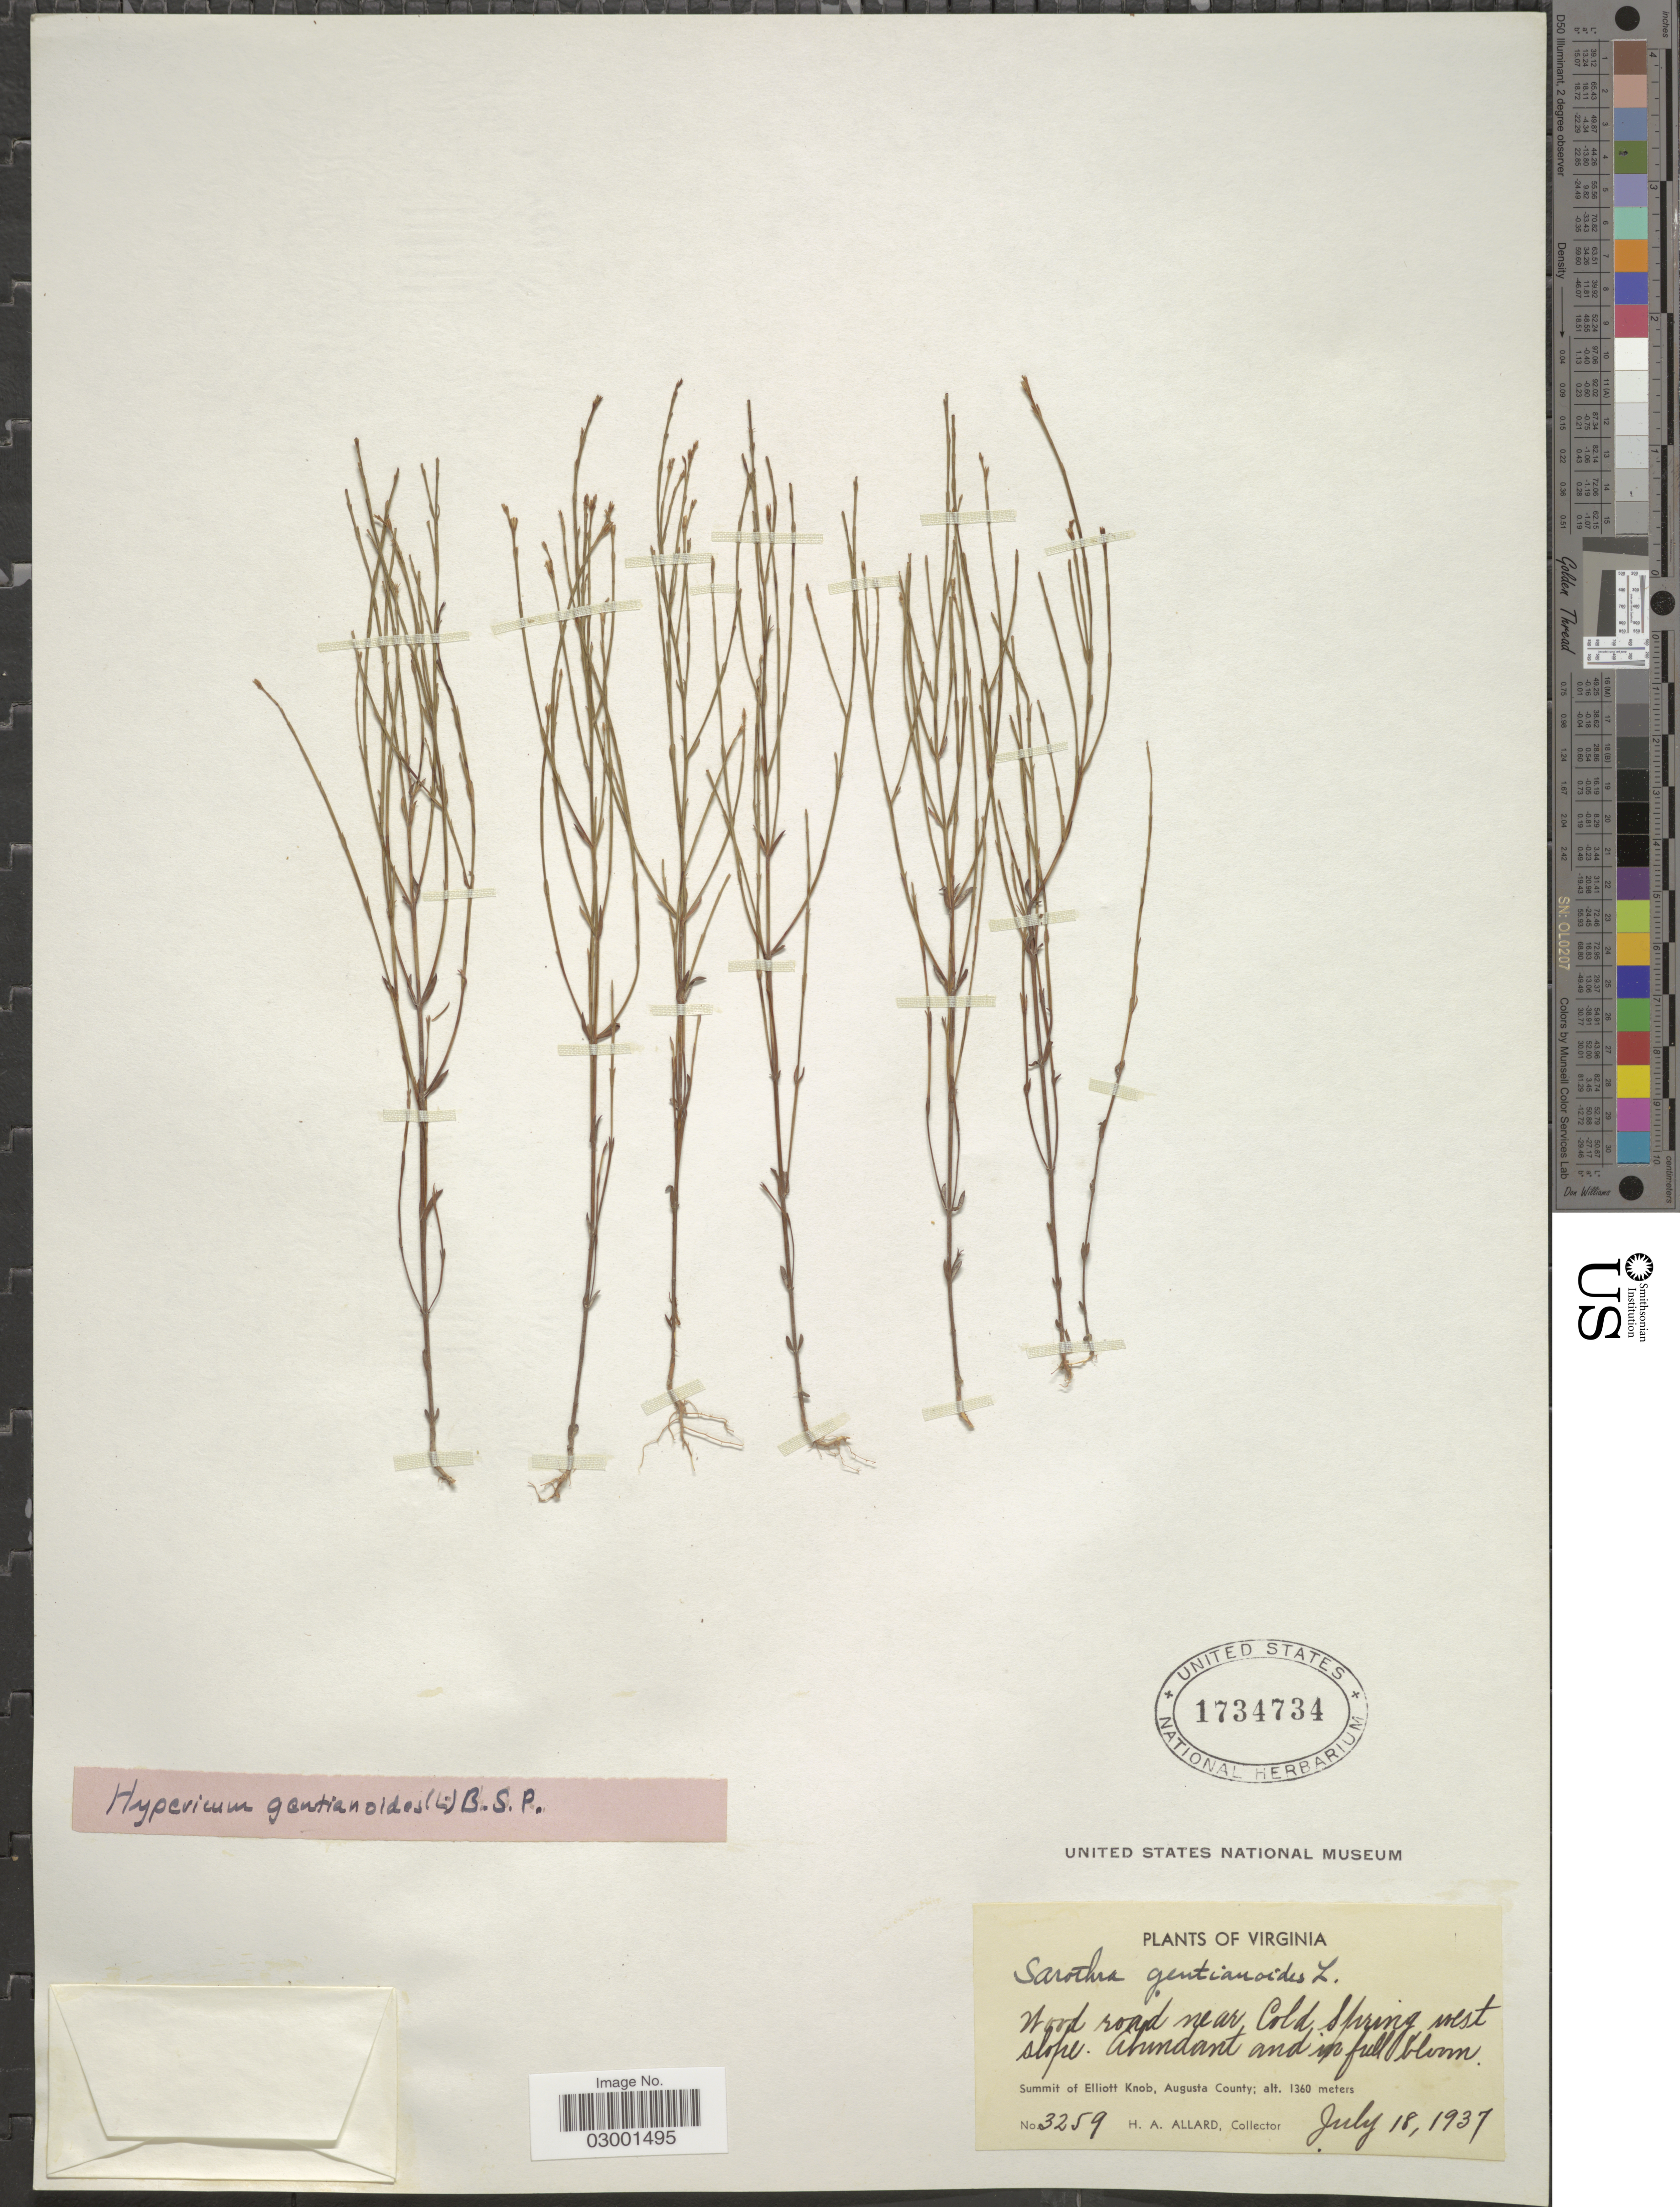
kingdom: Plantae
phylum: Tracheophyta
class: Magnoliopsida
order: Malpighiales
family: Hypericaceae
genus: Hypericum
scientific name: Hypericum gentianoides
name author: (L.) Britton, Stearns & Poggenb.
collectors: H. A. Allard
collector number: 3259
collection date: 1937-07-18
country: United States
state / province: Virginia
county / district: Augusta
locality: Wood road near Cold Spring west slope. Summit of Elliott Knob, Augusta County.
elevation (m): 1360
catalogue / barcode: US 1734734